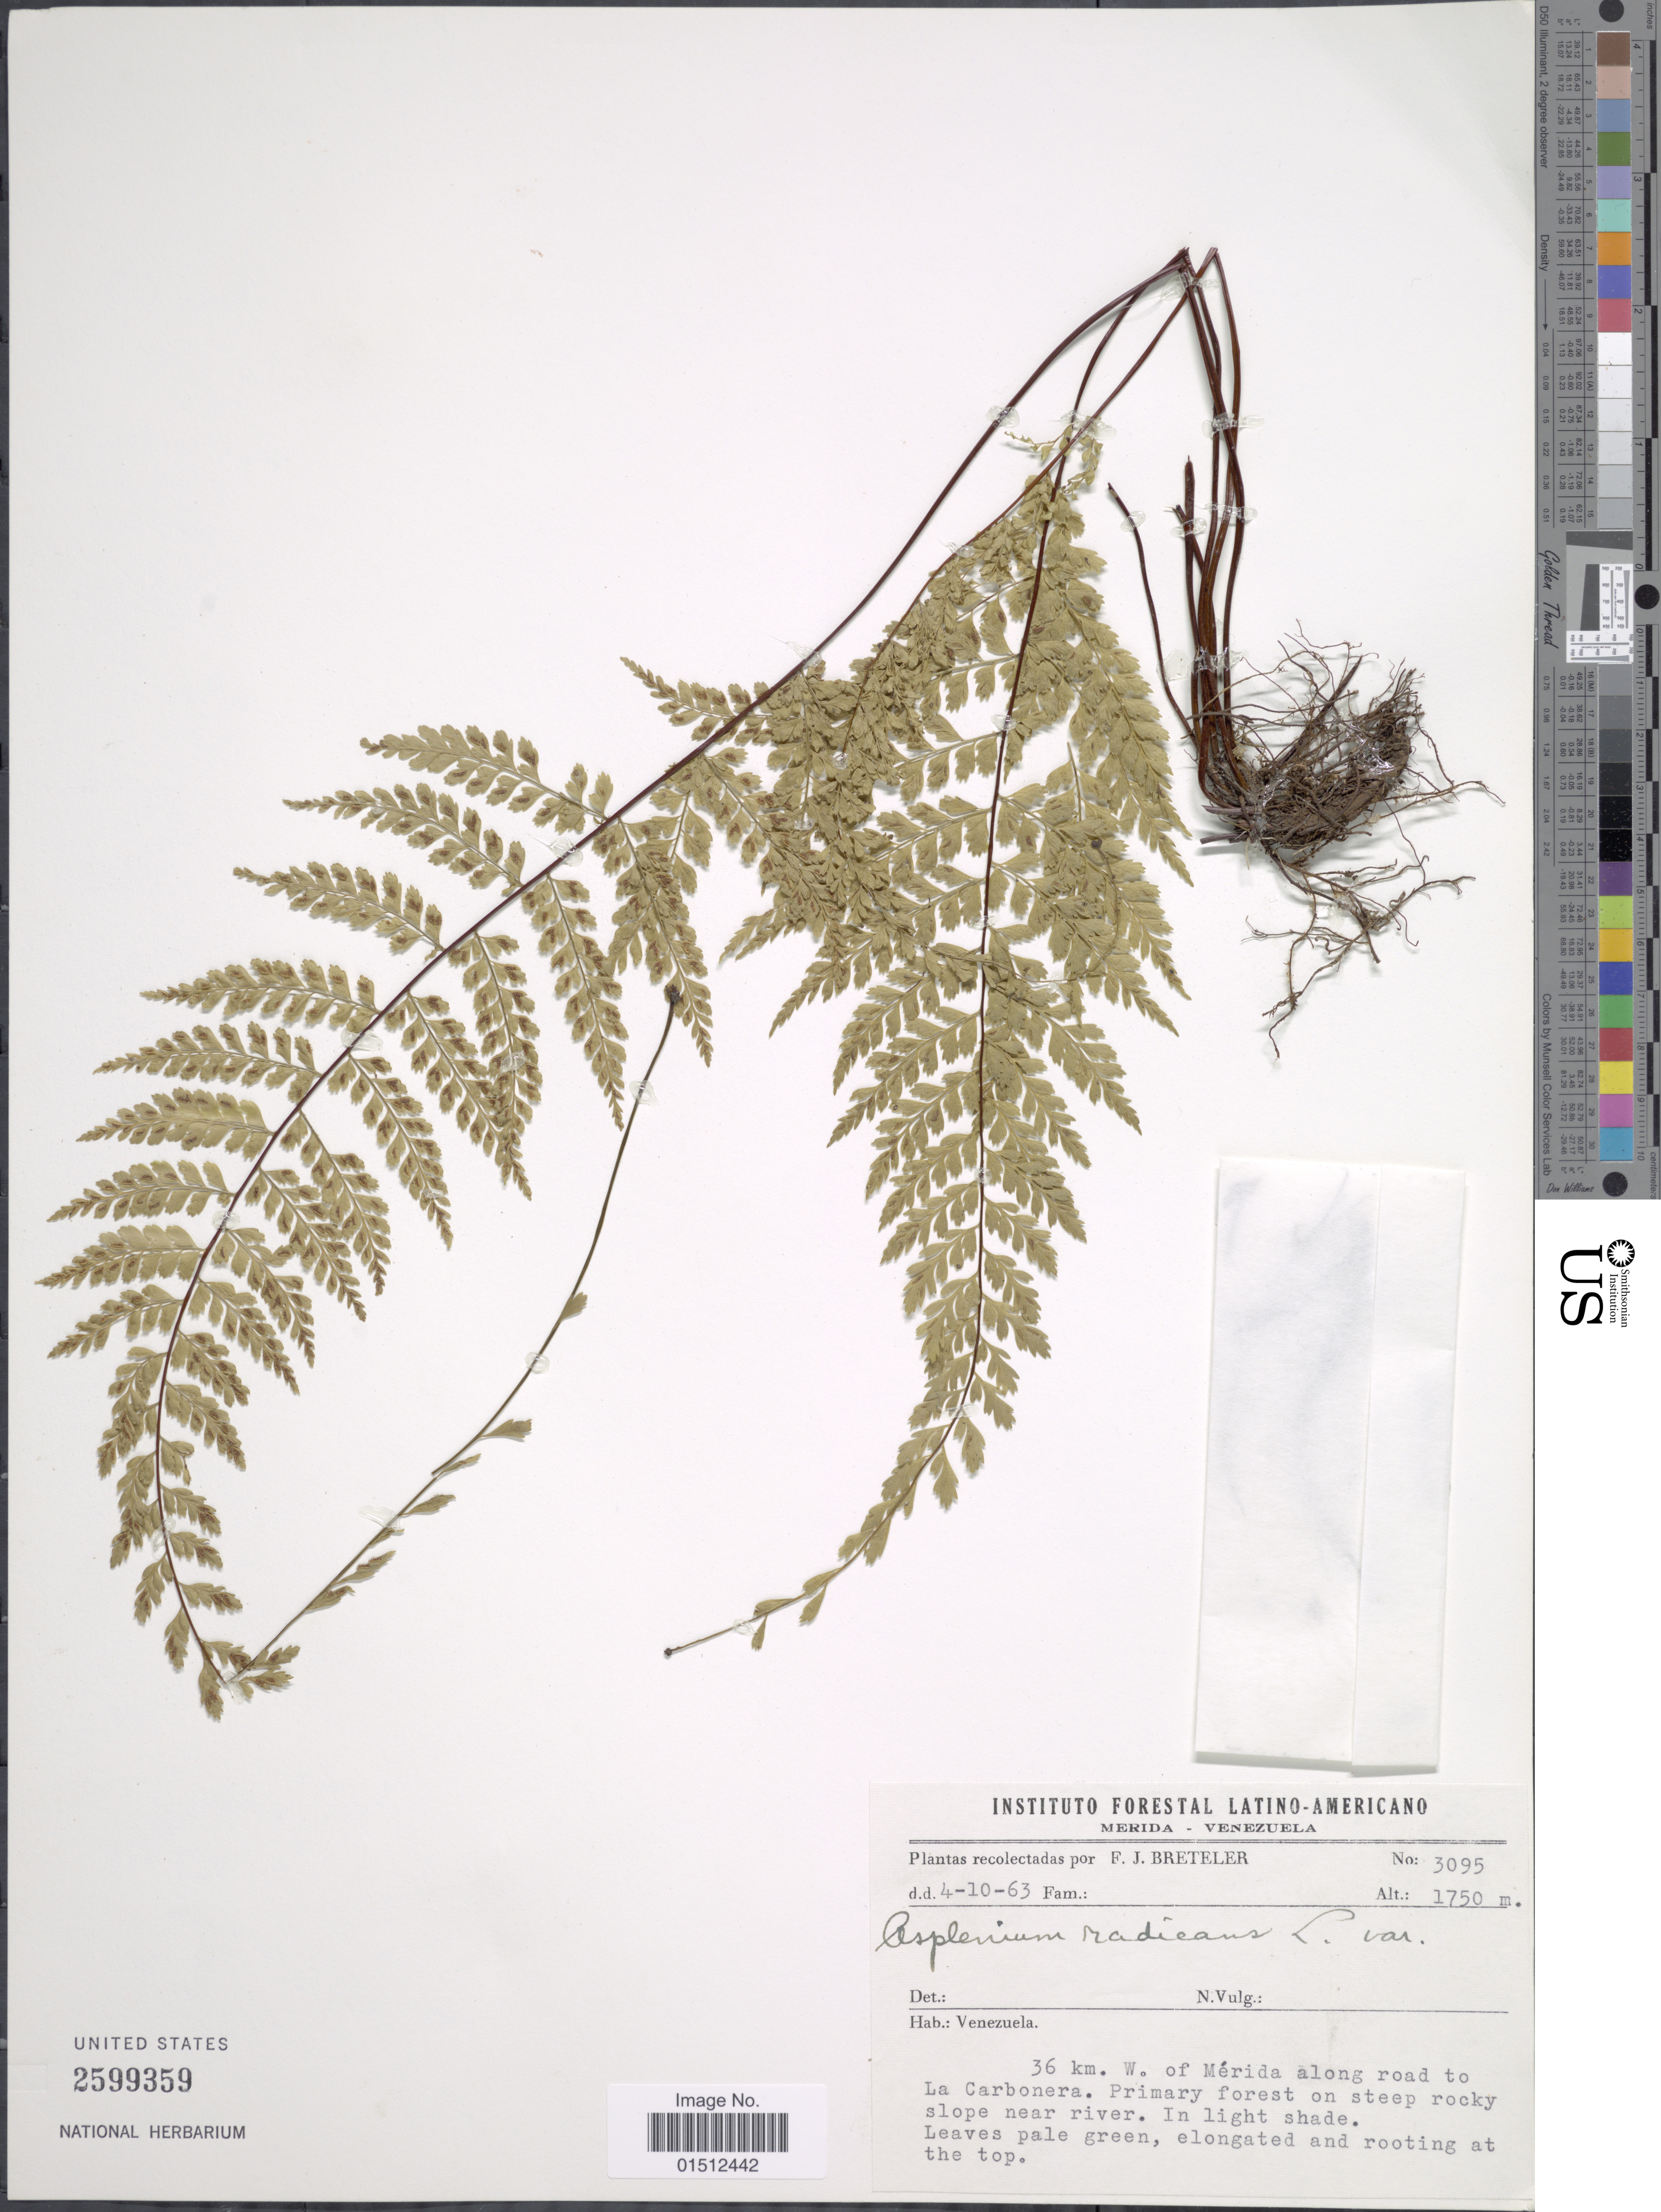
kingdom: Plantae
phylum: Tracheophyta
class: Polypodiopsida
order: Polypodiales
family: Aspleniaceae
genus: Asplenium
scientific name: Asplenium radicans var. dentatum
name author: (Klotzsch) Bonap.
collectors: F. J. Breteler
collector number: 3095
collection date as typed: Transcribed d/m/y: 4/10/63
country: Venezuela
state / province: Mérida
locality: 36 km. W. of Merida along road to La Carbonera. Primary forest on steep rocky slope near river,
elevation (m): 1750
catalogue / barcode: US 2599359